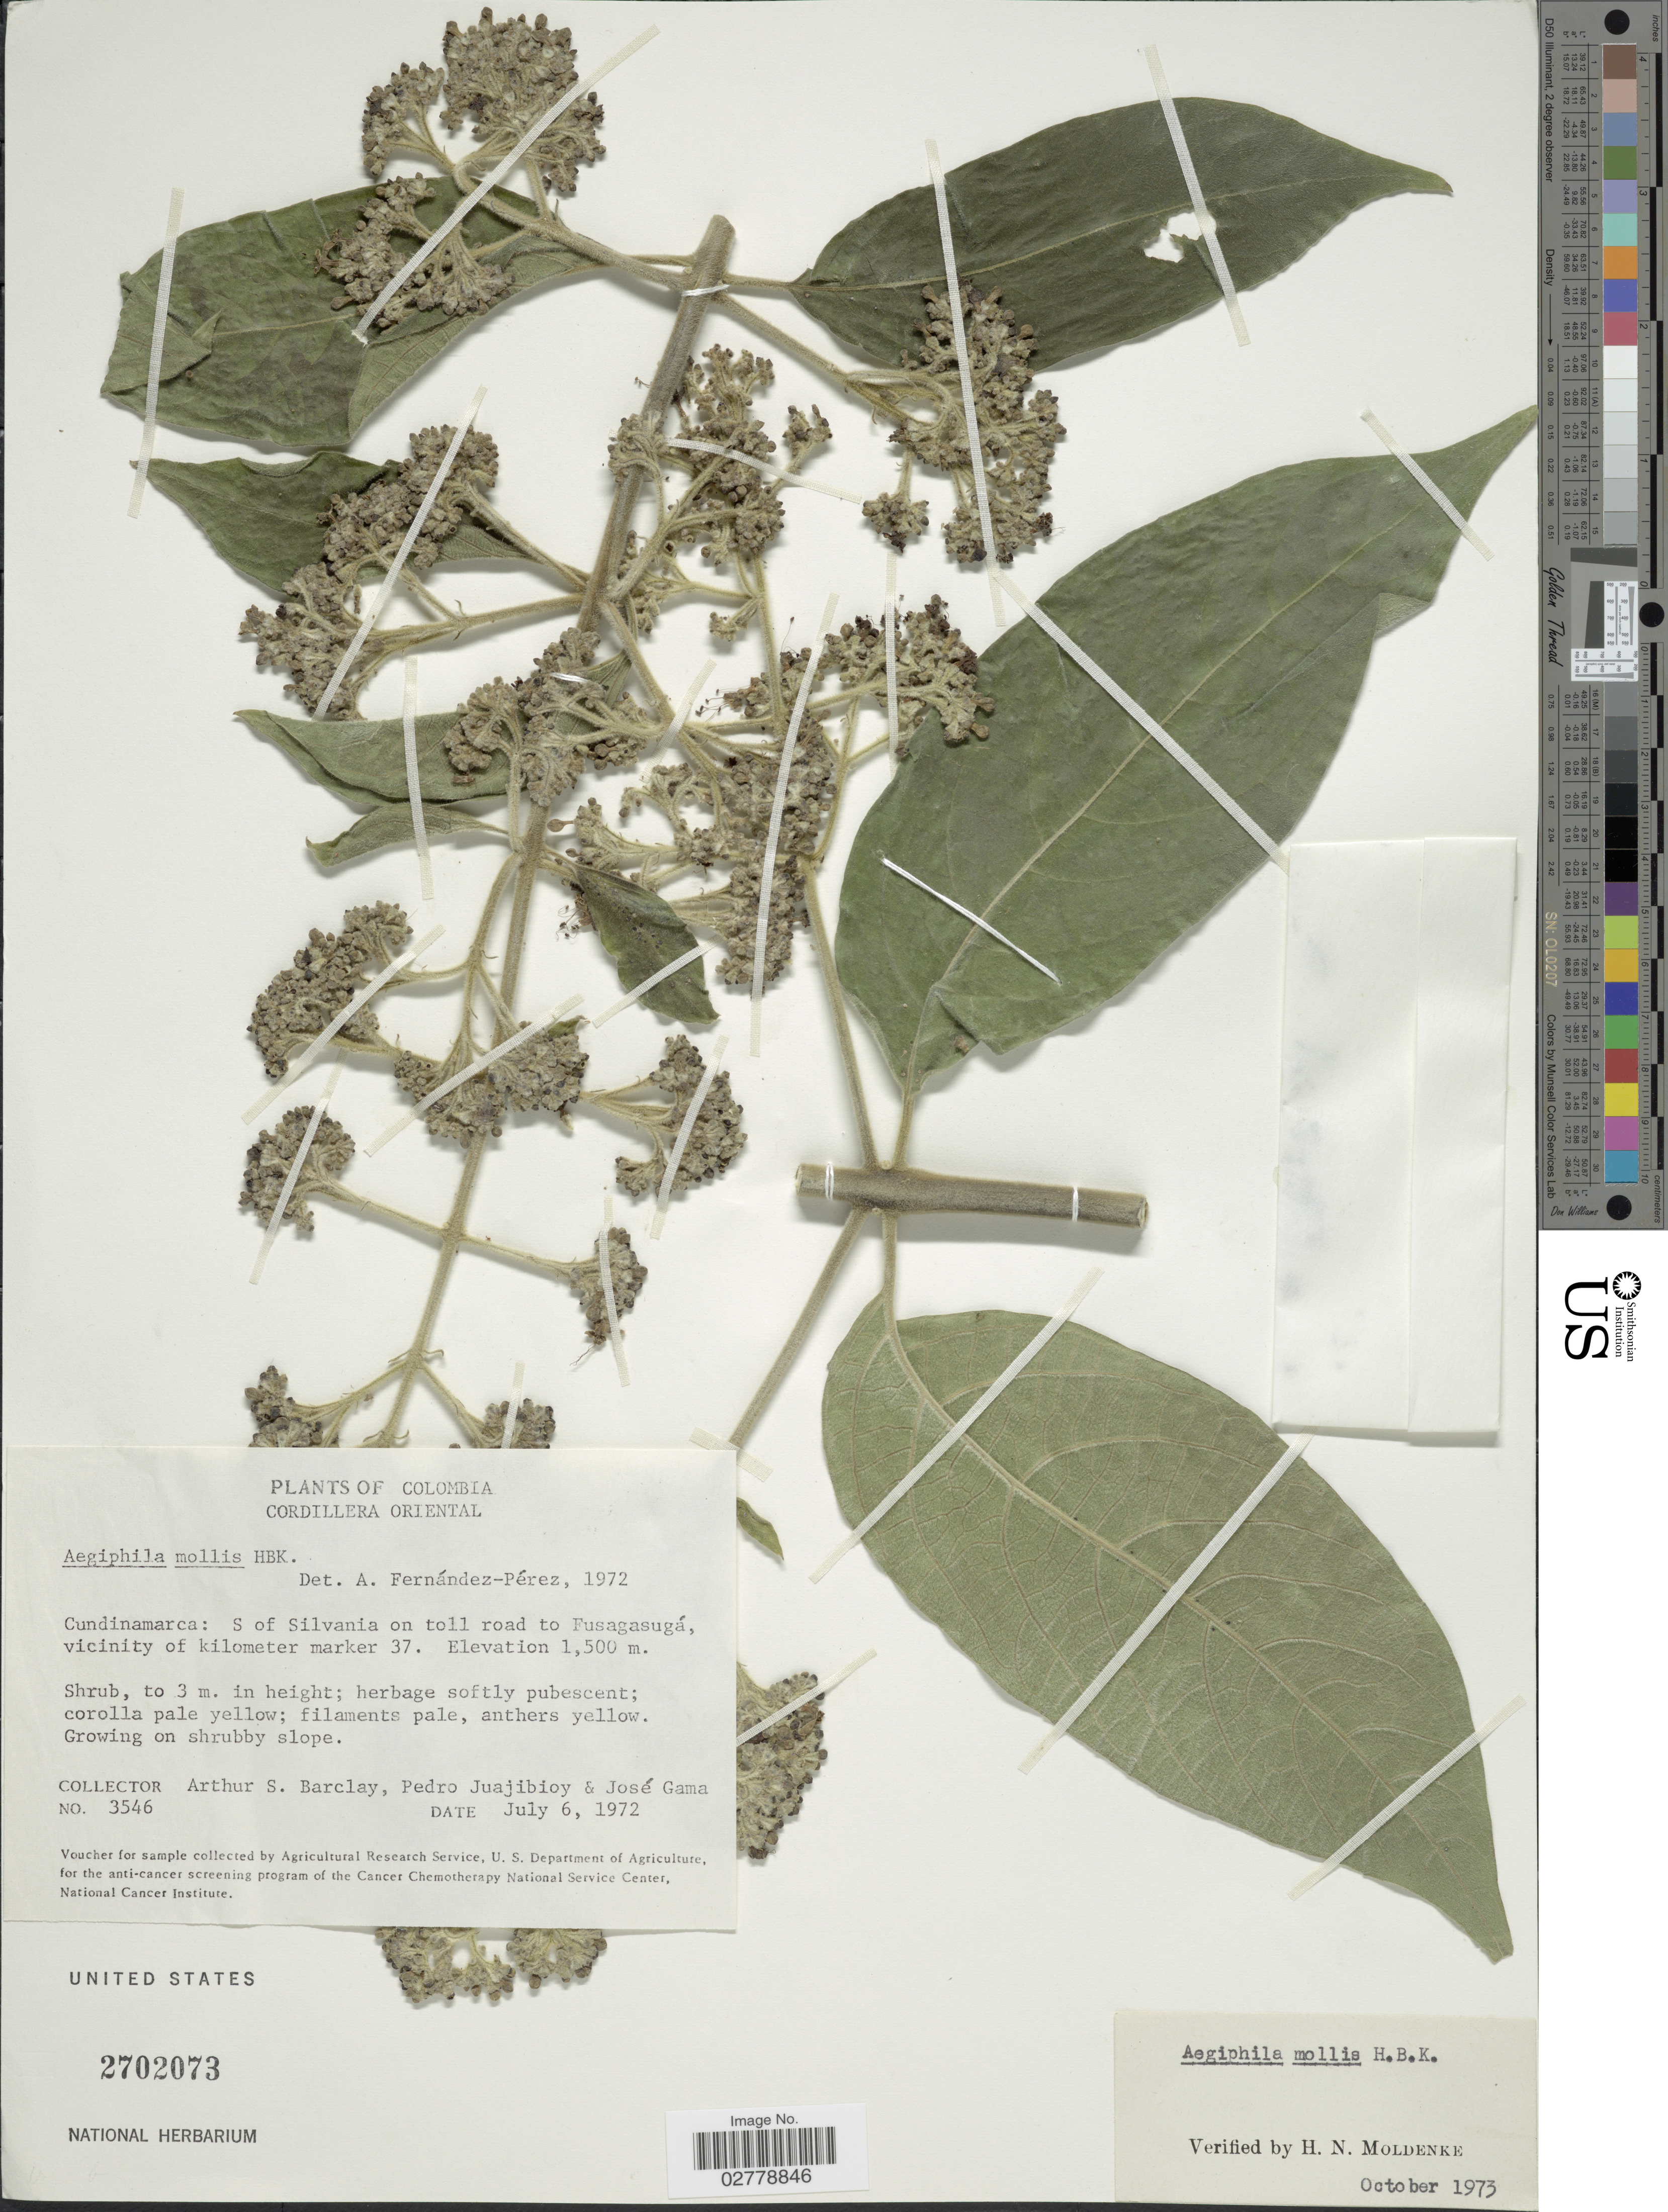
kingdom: Plantae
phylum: Tracheophyta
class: Magnoliopsida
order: Lamiales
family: Lamiaceae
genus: Aegiphila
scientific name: Aegiphila mollis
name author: Kunth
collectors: A. S. Barclay, P. Juajibioy & J. Gama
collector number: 3546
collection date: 1972-07-06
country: Colombia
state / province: Cundinamarca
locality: Cordillera Oriental, S of Silvania on toll road to Fusagasugá, vicinity of kilometer marker 37.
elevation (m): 1500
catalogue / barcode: US 2702073